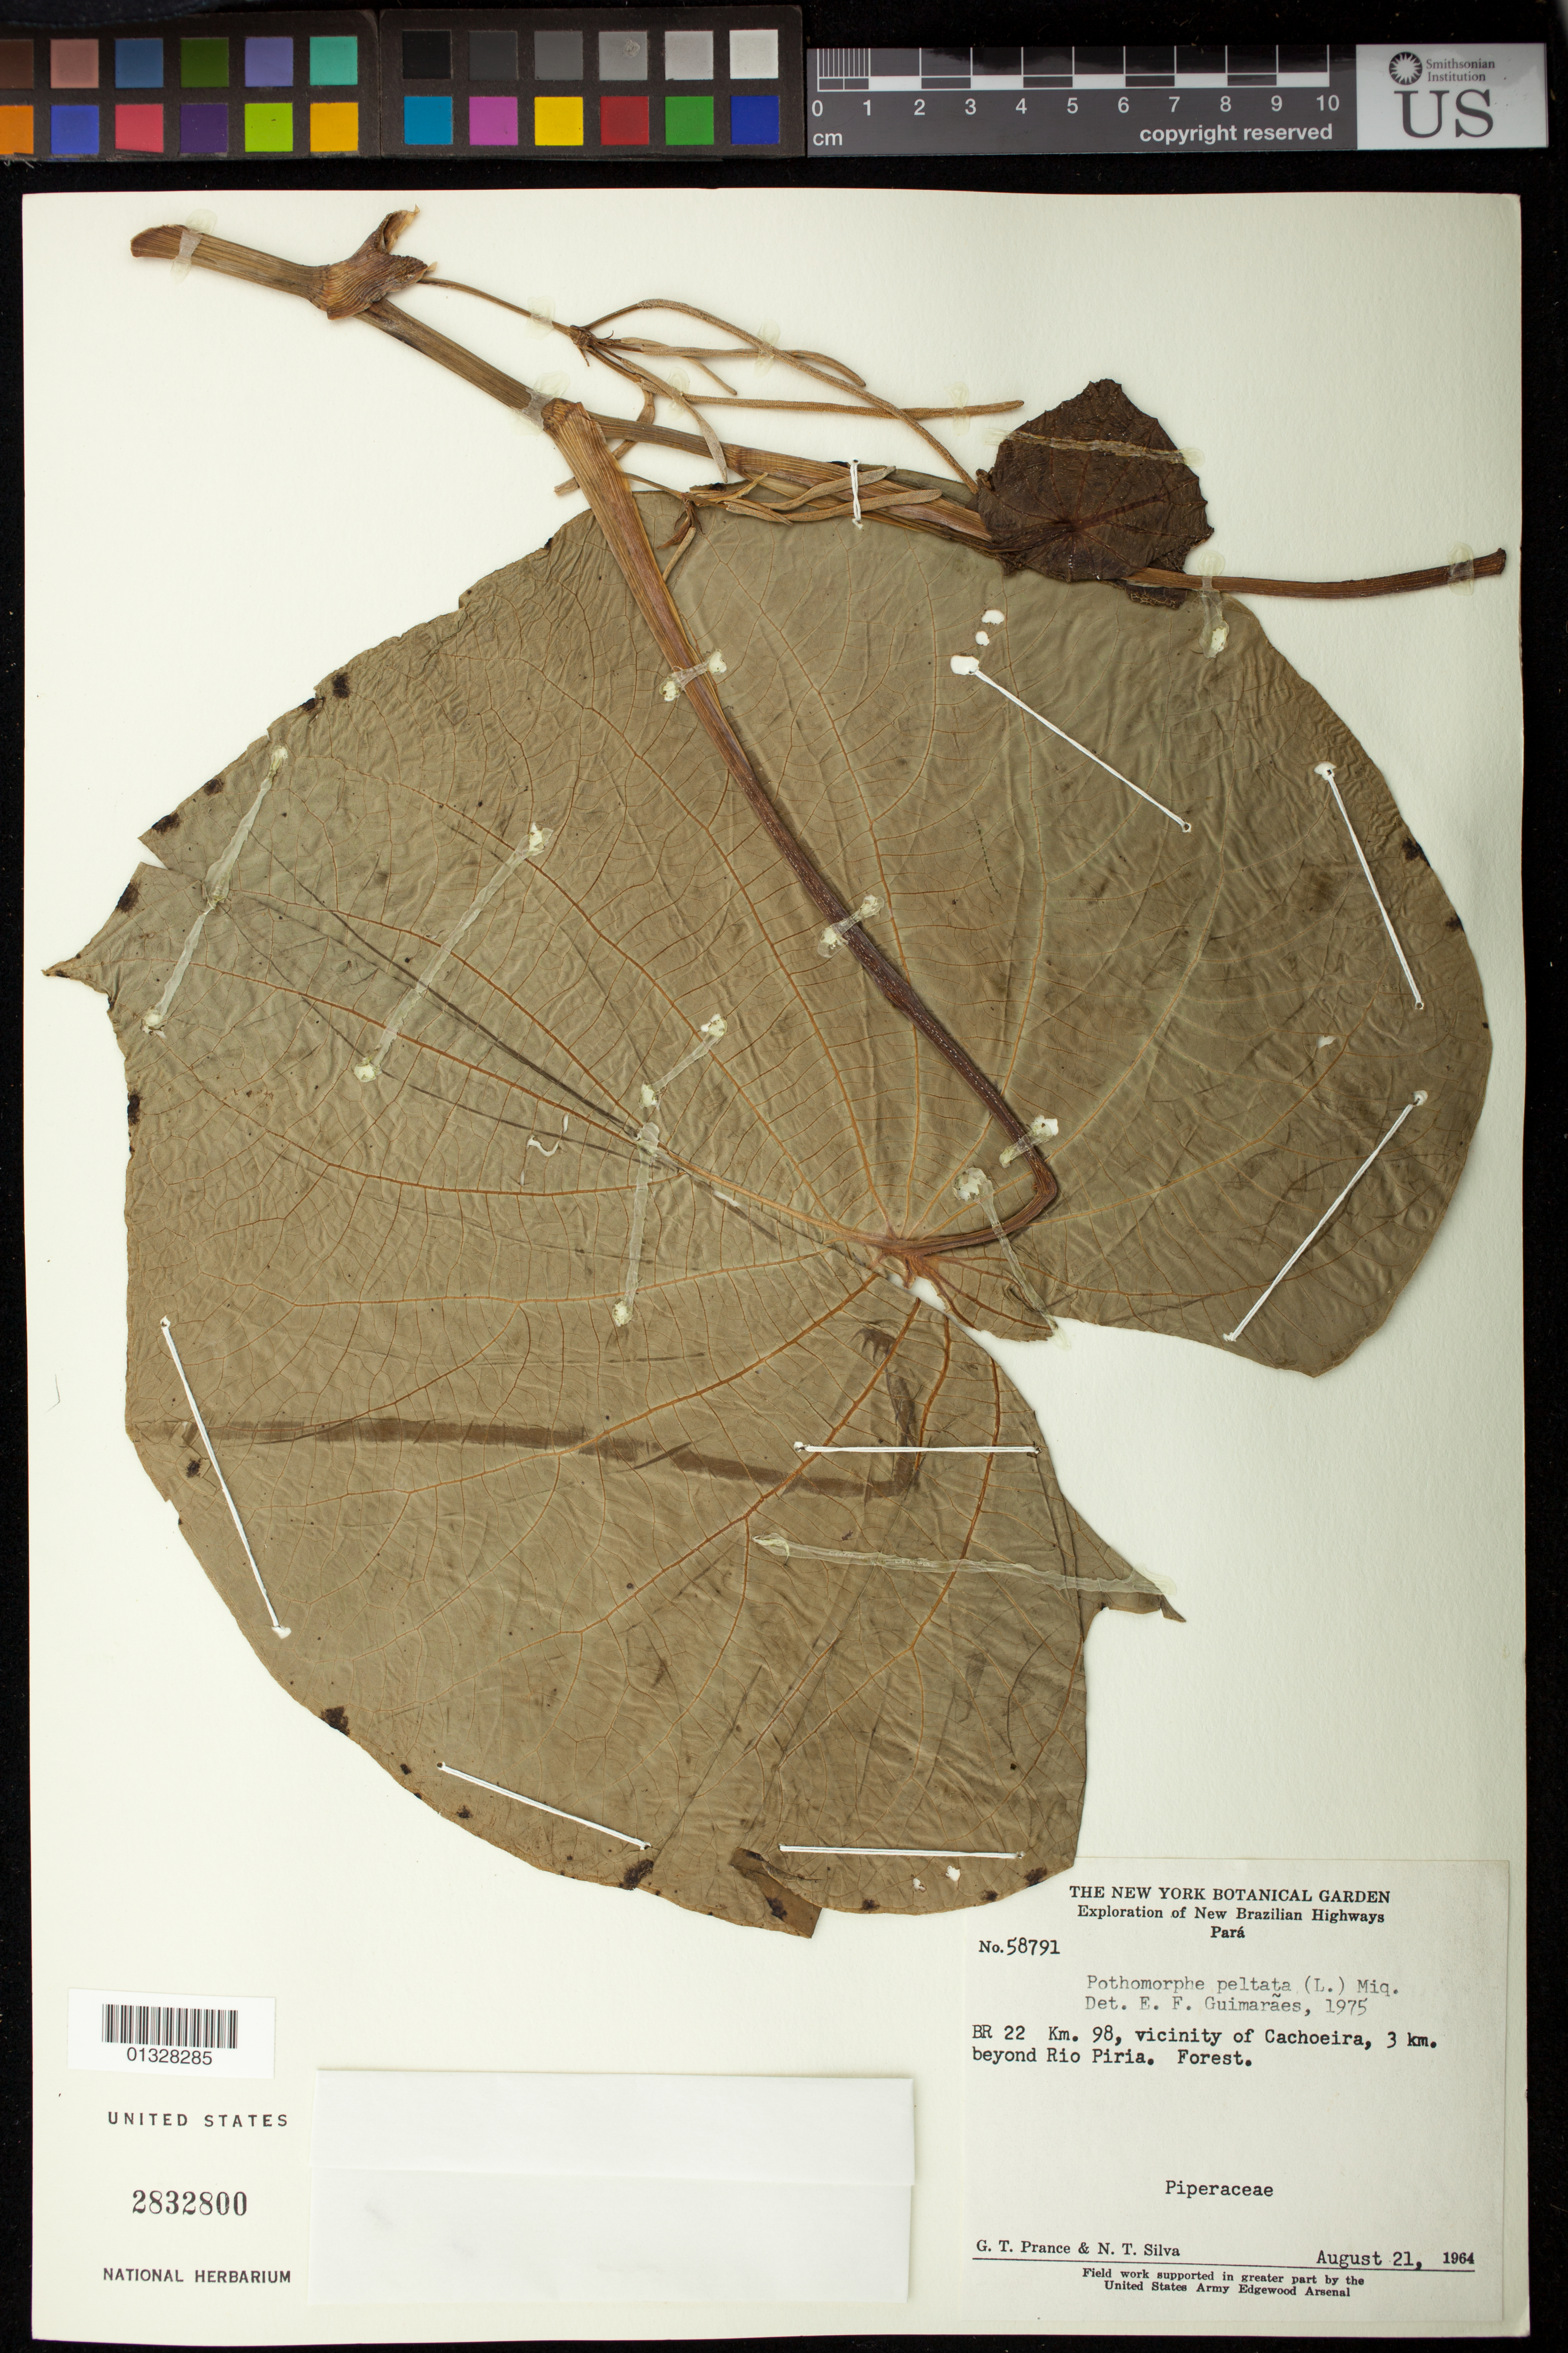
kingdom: Plantae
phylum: Tracheophyta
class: Magnoliopsida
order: Piperales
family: Piperaceae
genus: Piper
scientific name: Piper peltatum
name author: L.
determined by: Strong, M. T., (US), Smithsonian Institution - National Museum of Natural History (UNITED STATES)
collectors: G. T. Prance & N. T. Silva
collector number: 58791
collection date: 1964-08-21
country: Brazil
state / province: Pará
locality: BR 22 km 98, vicinity of Cachoeira, 3km beyond Rio Piria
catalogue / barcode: US 2832800